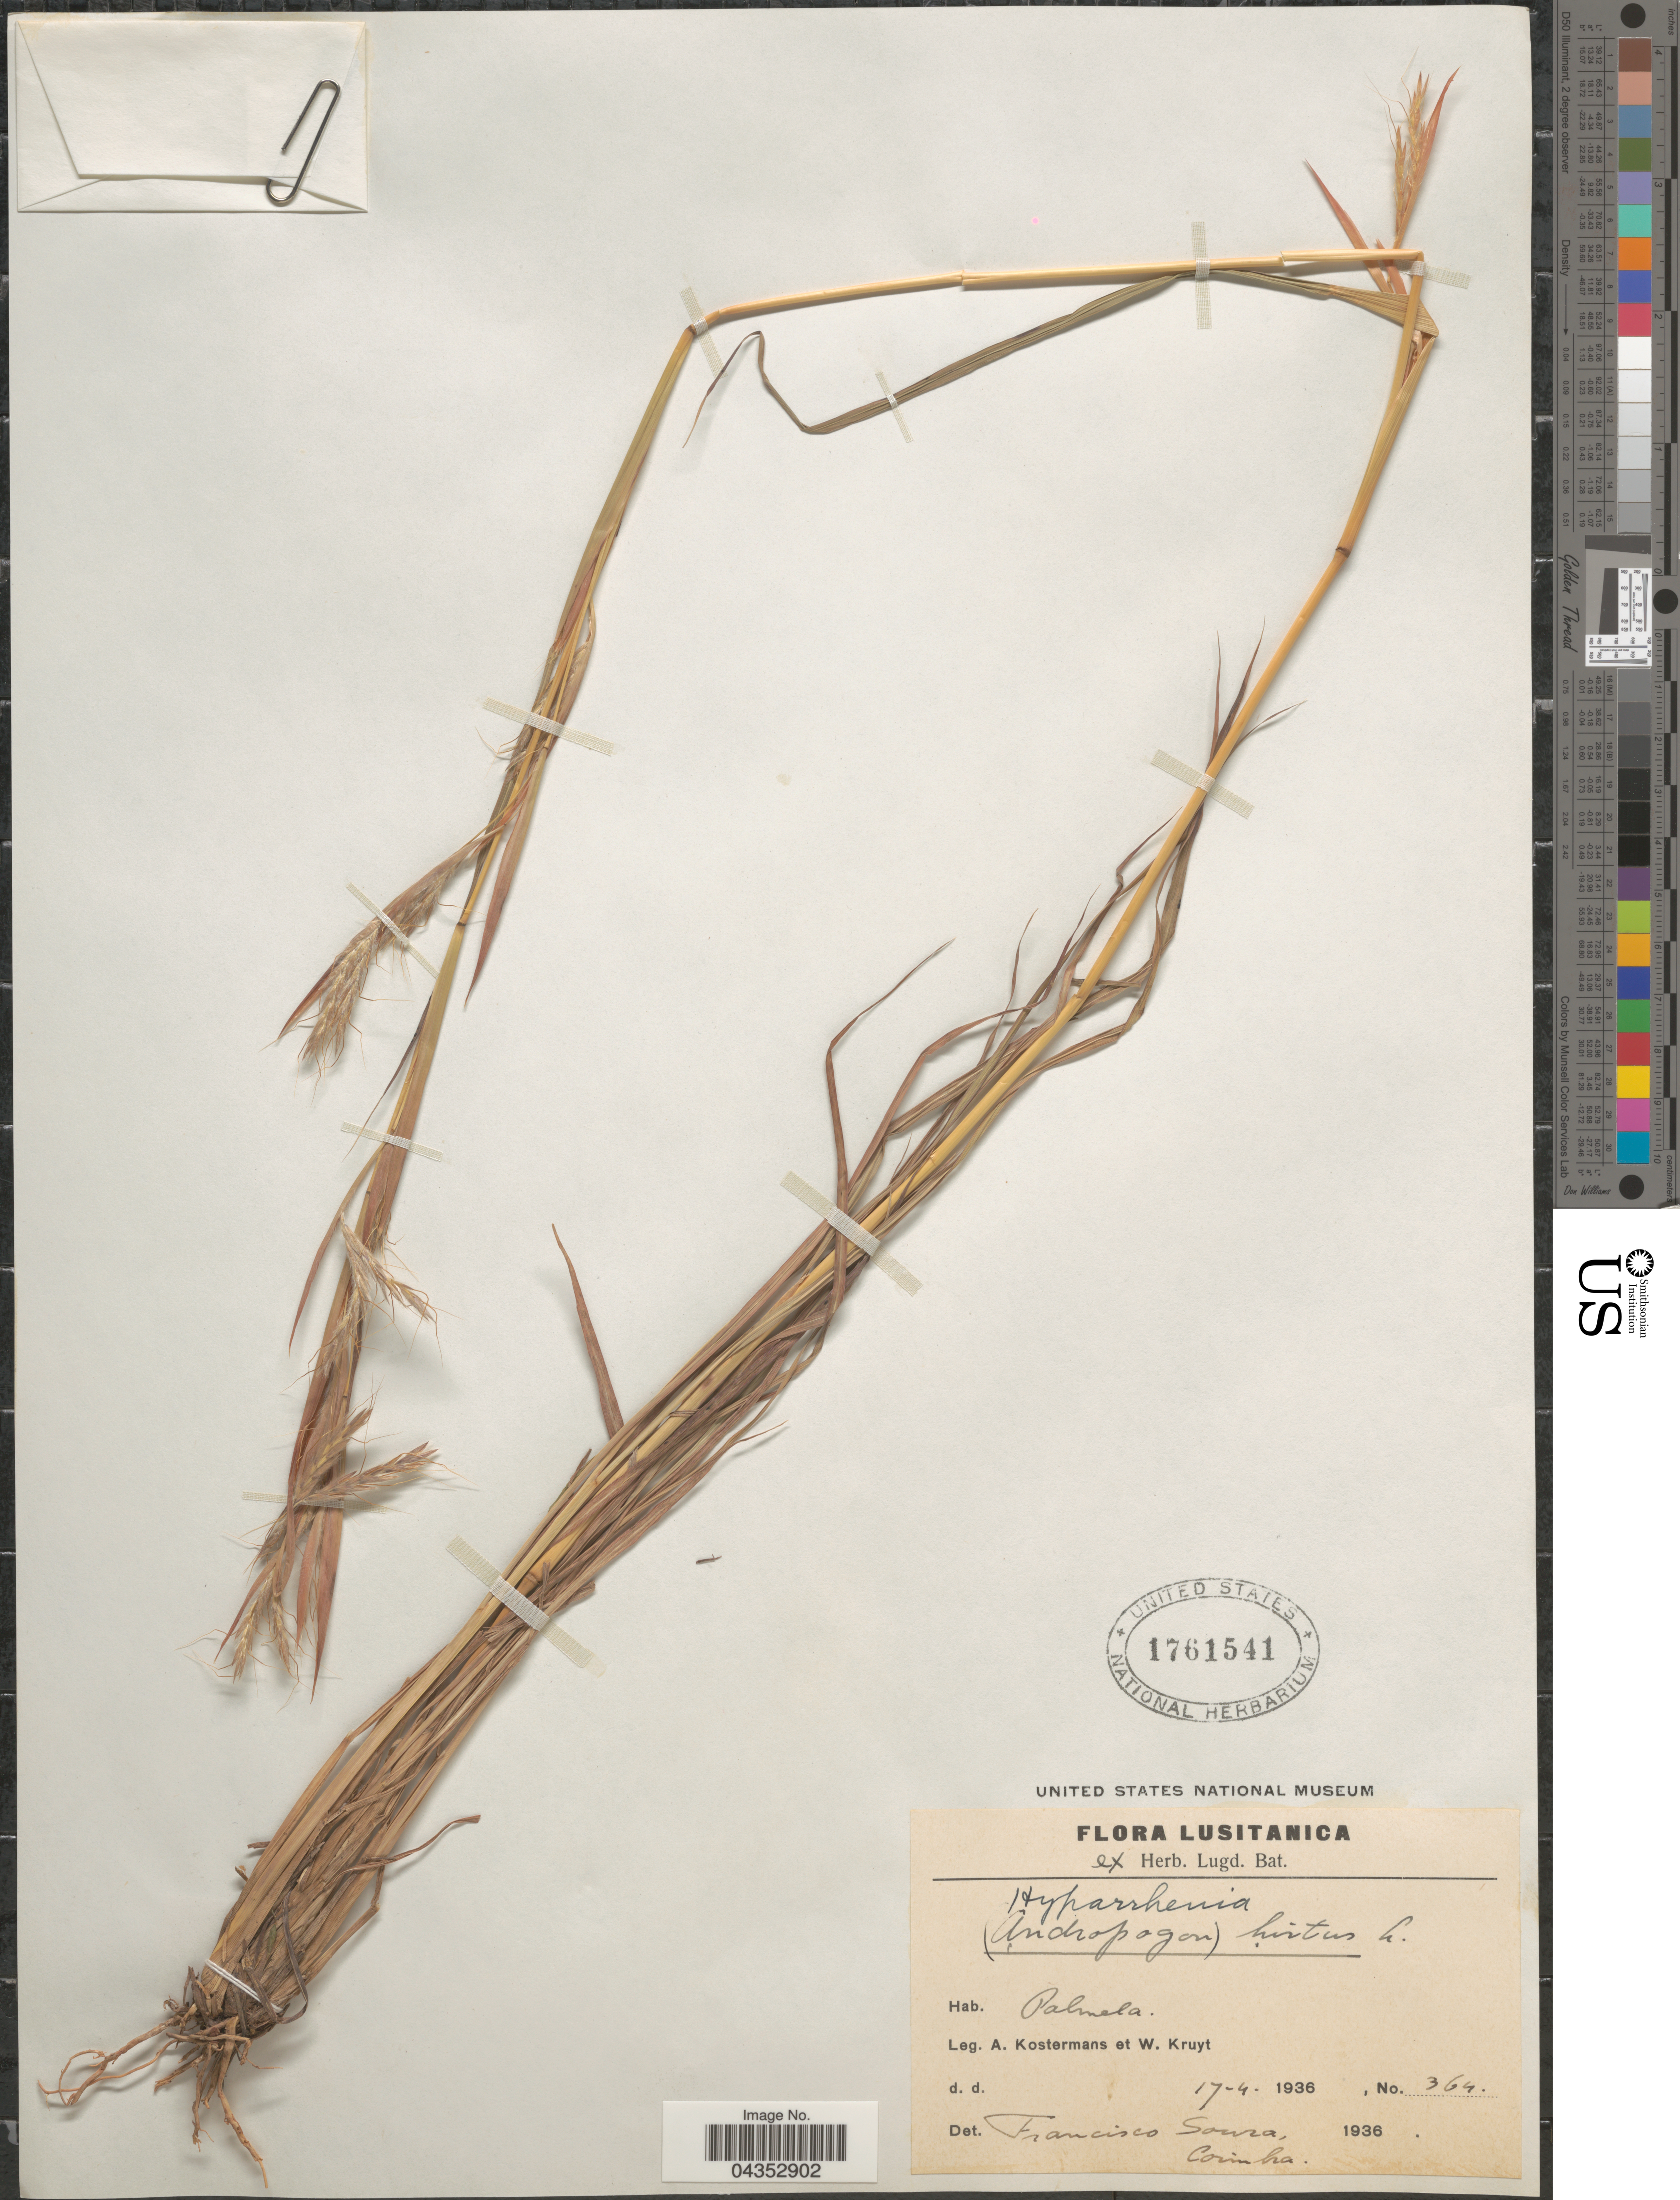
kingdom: Plantae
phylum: Tracheophyta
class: Liliopsida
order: Poales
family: Poaceae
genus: Hyparrhenia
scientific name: Hyparrhenia hirta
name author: (L.) Stapf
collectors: A. J. G. Kostermans & W. Kruyt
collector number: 364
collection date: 1936-04-17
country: Portugal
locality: Lusitanica. Palmeda.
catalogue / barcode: US 1761541